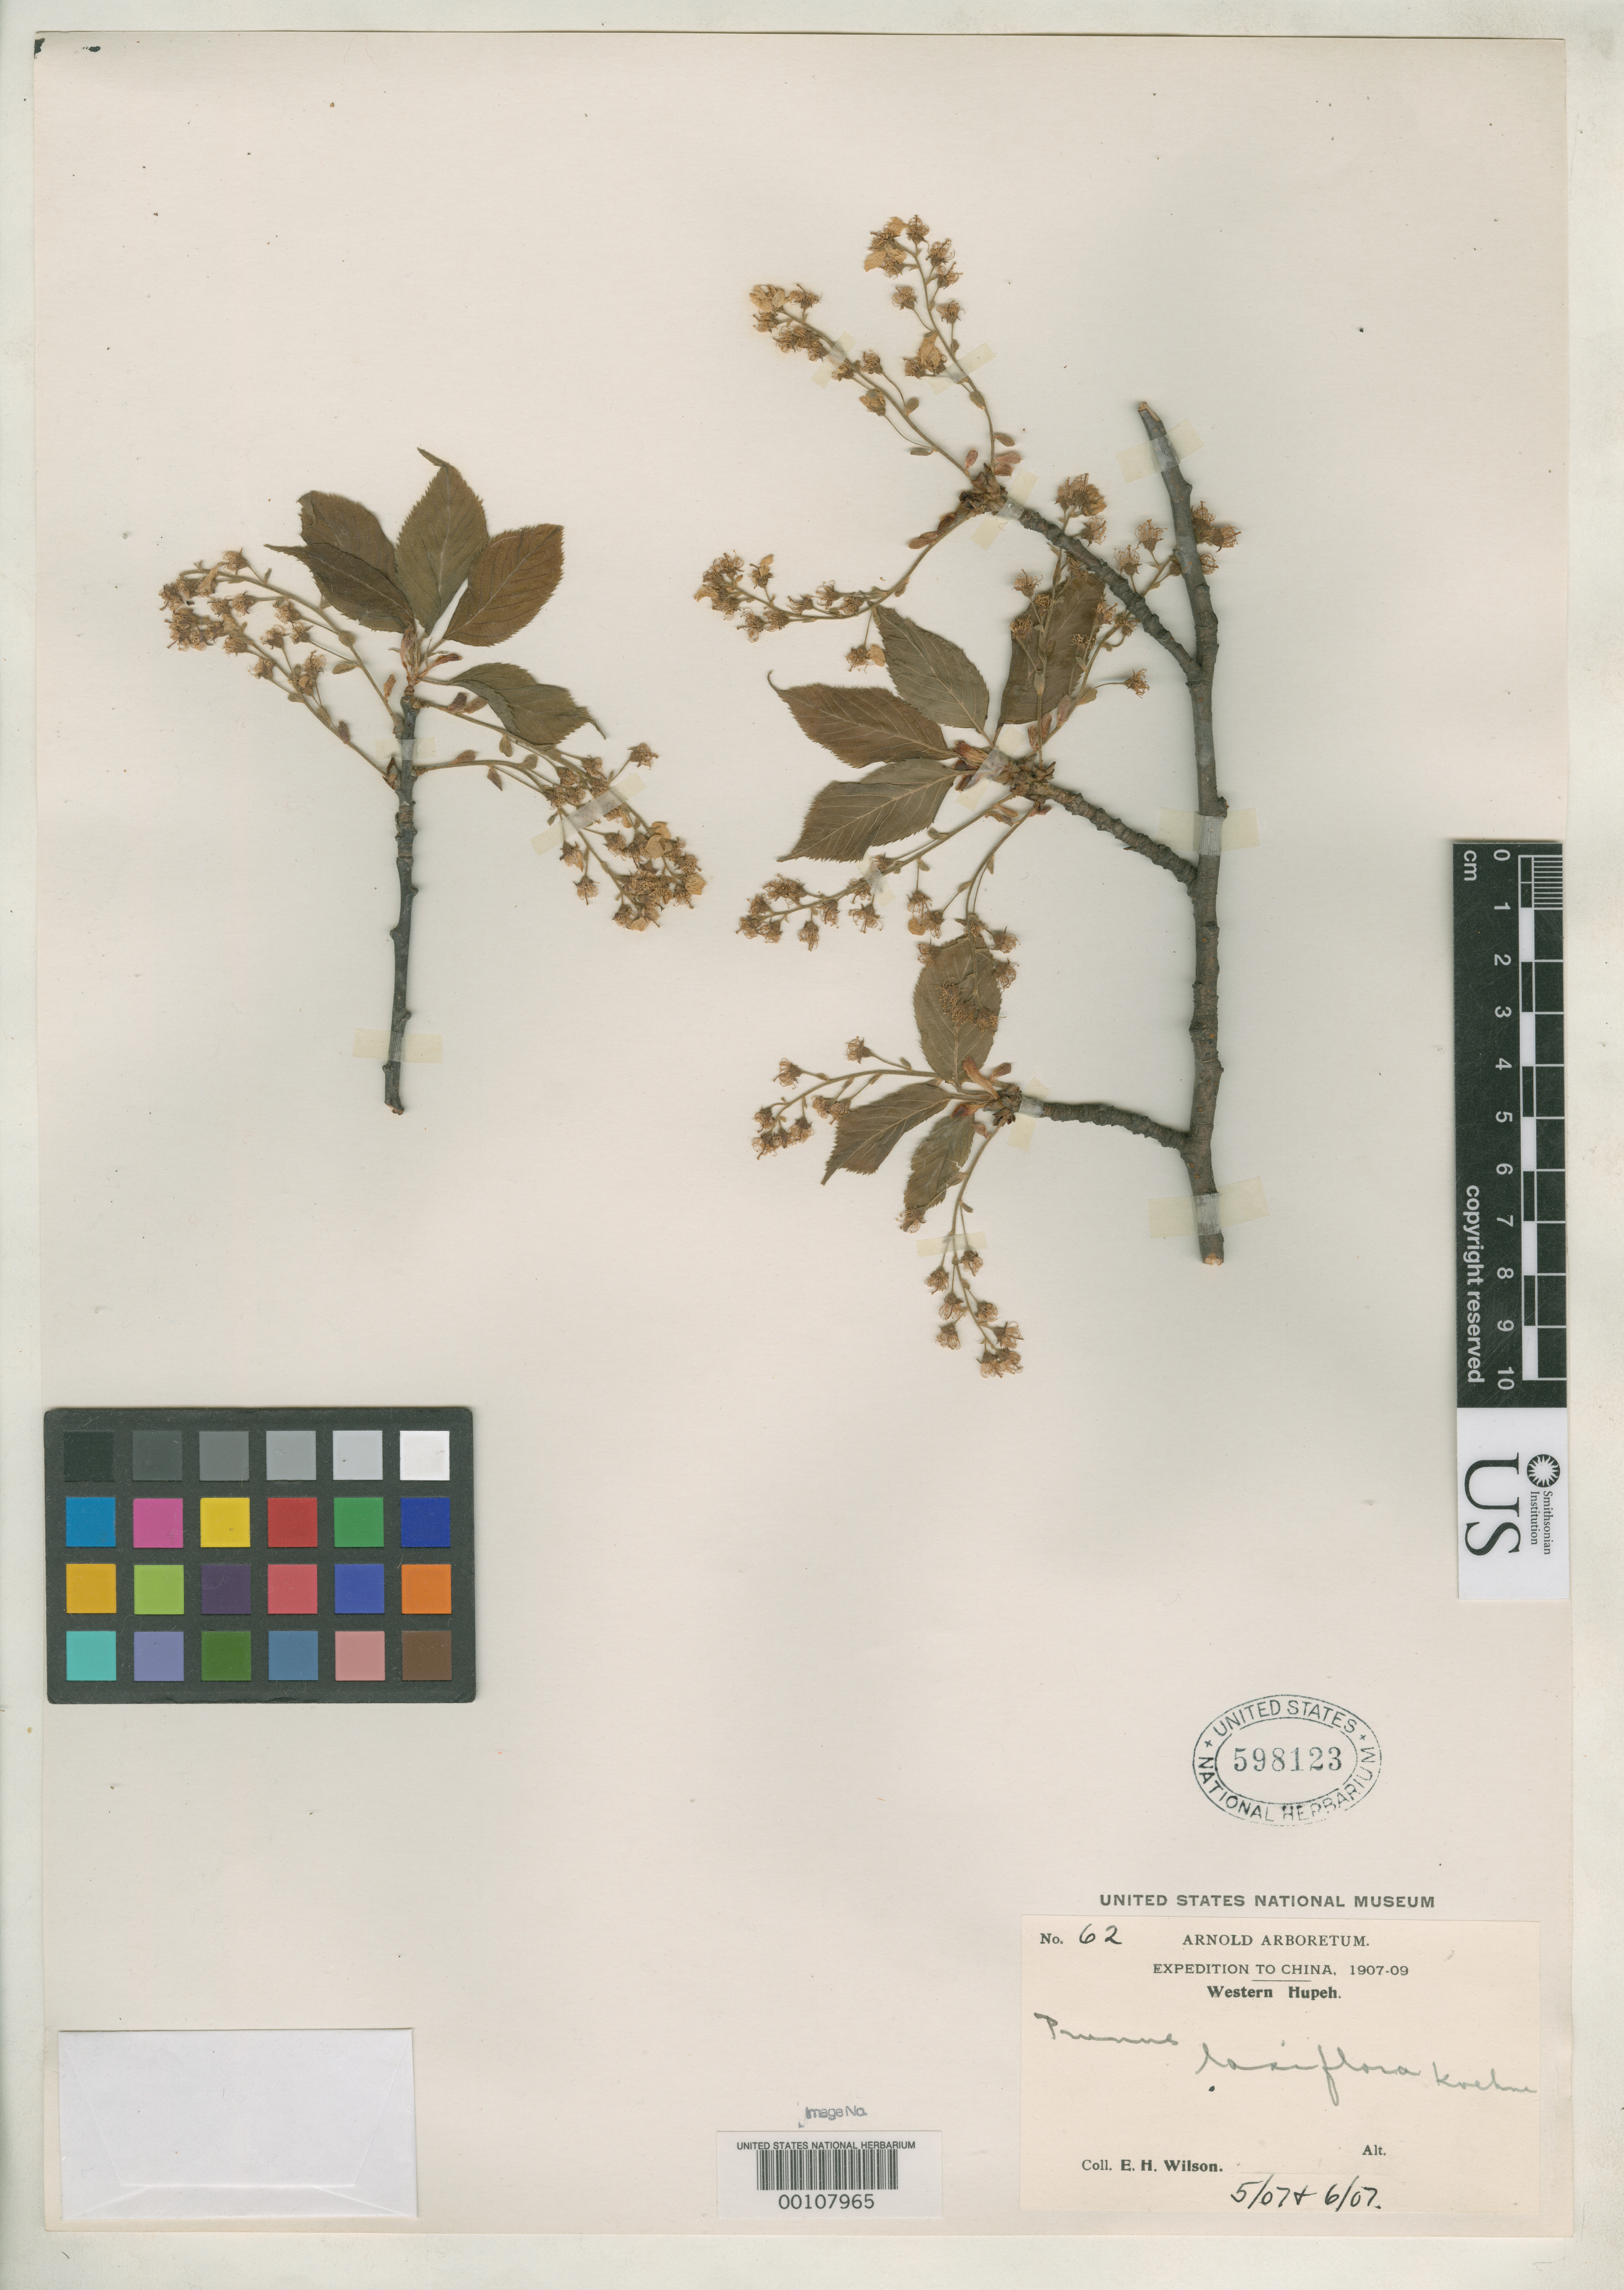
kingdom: Plantae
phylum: Tracheophyta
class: Magnoliopsida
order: Rosales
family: Rosaceae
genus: Prunus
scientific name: Prunus laxiflora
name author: Koehne in Sarg.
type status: Isotype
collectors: E. H. Wilson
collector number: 62 (flowering part)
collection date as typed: May 1907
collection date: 1907-05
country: China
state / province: Hubei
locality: Hsing-shan Hsien.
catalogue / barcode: US 598123